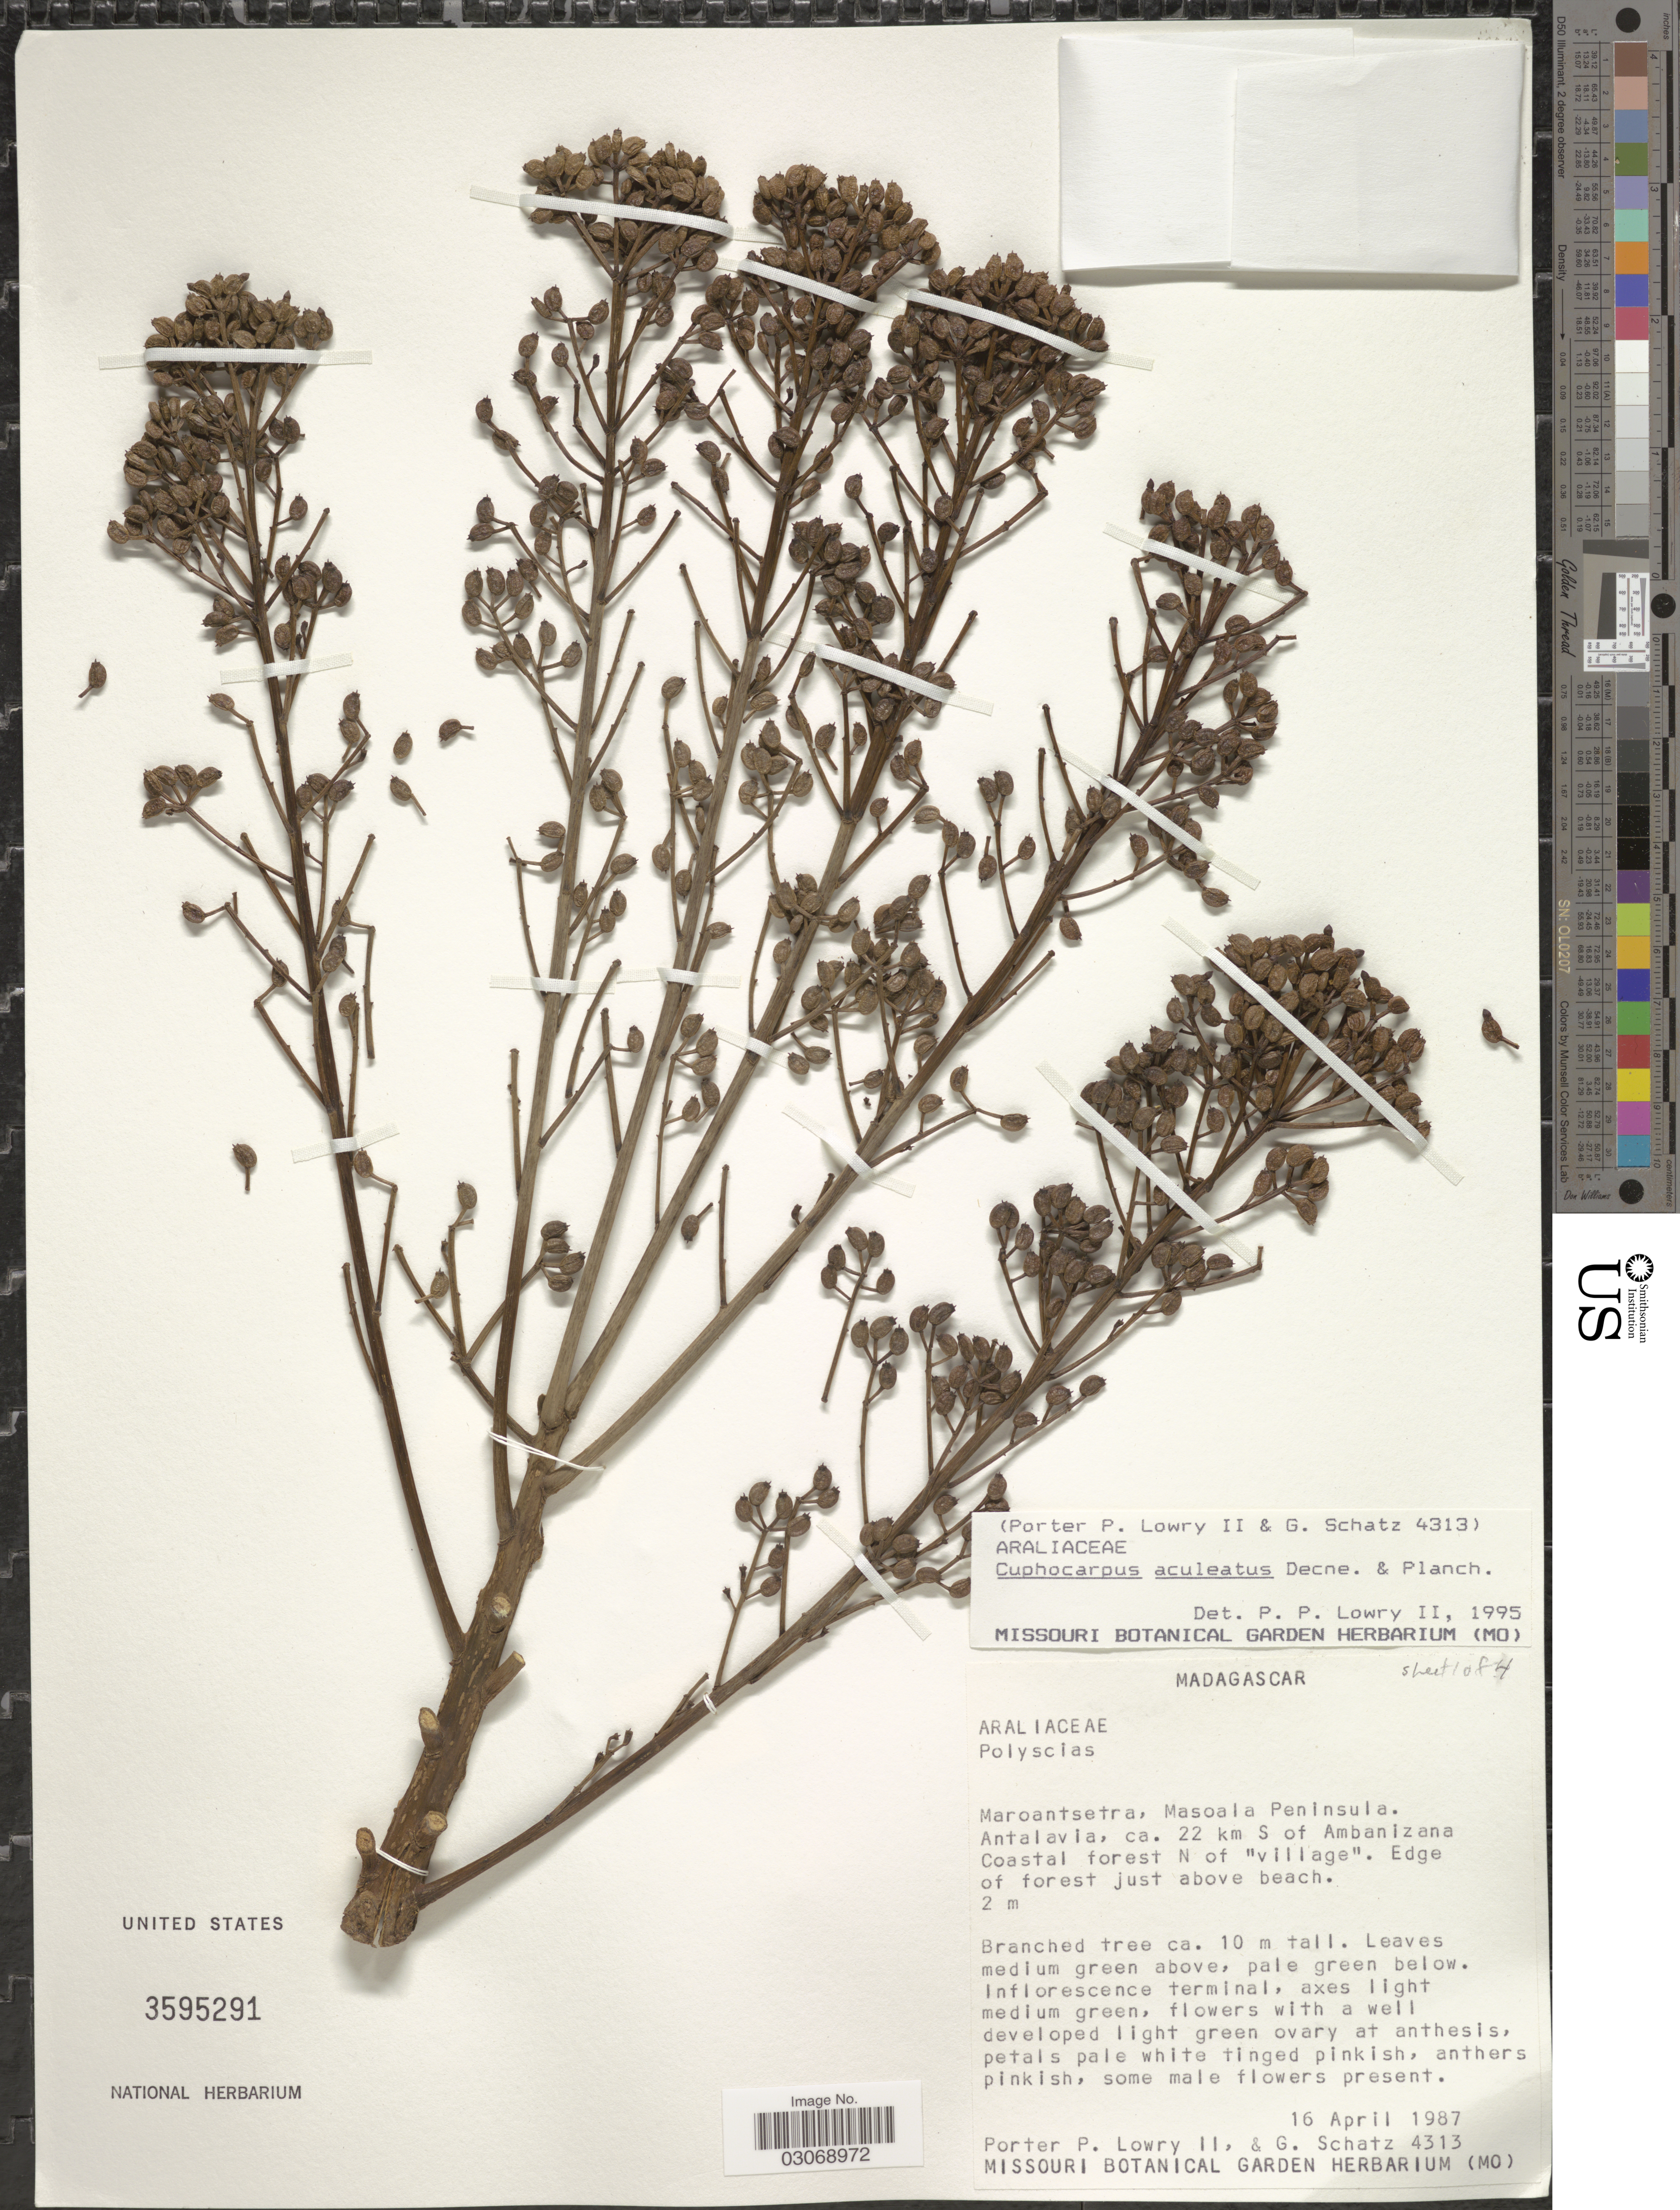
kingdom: Plantae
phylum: Tracheophyta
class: Magnoliopsida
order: Apiales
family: Araliaceae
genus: Cuphocarpus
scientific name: Cuphocarpus aculeatus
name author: Decne. & Planch.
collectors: P. P. Lowry & G. C. Schatz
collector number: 4313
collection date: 1987-04-16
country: Madagascar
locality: Maroantsetra, Masoala Peninsula. Antalavia, ca. 22 km S of Ambanizana Coastal forest N of "village". Edge of forest just above beach.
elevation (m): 2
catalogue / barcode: US 3595291